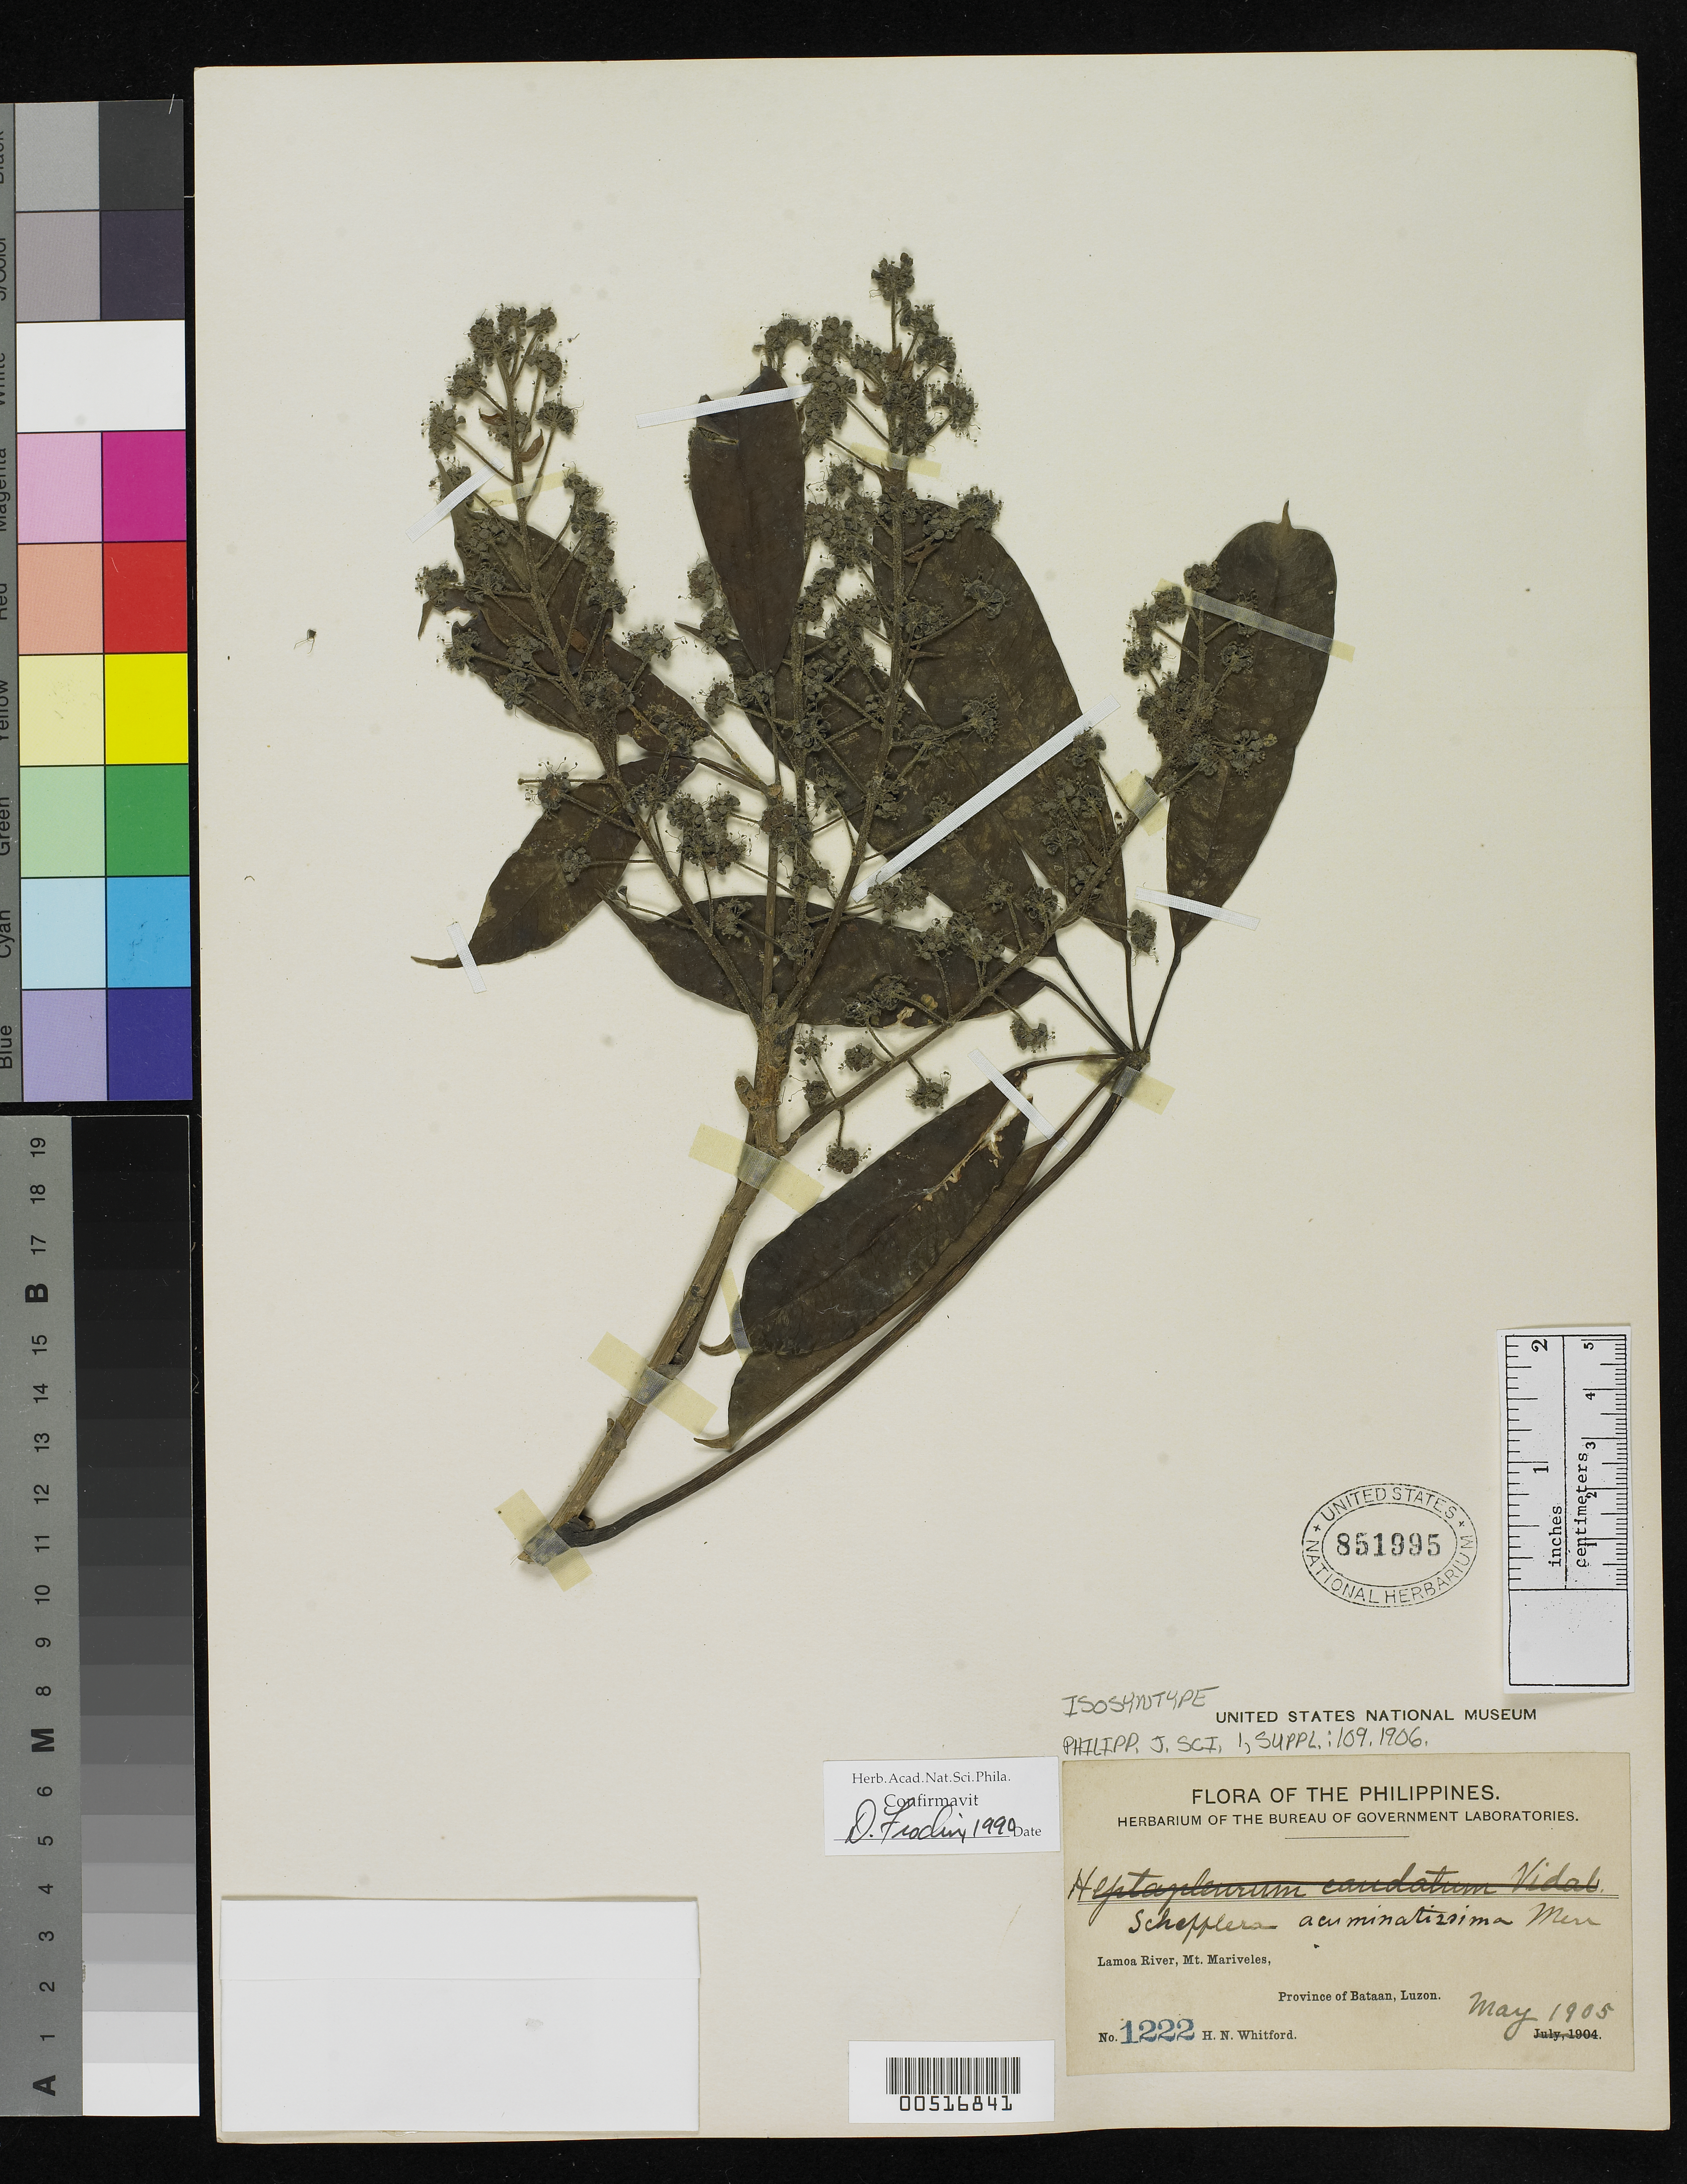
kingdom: Plantae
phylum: Tracheophyta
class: Magnoliopsida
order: Apiales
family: Araliaceae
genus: Schefflera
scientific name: Schefflera acuminatissima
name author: Merr.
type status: Isosyntype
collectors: H. N. Whitford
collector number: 1222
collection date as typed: May 1905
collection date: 1905-05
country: Philippines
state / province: Central Luzon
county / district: Bataan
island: Luzon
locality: Lamao River, Mt Mariveles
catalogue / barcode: US 851995